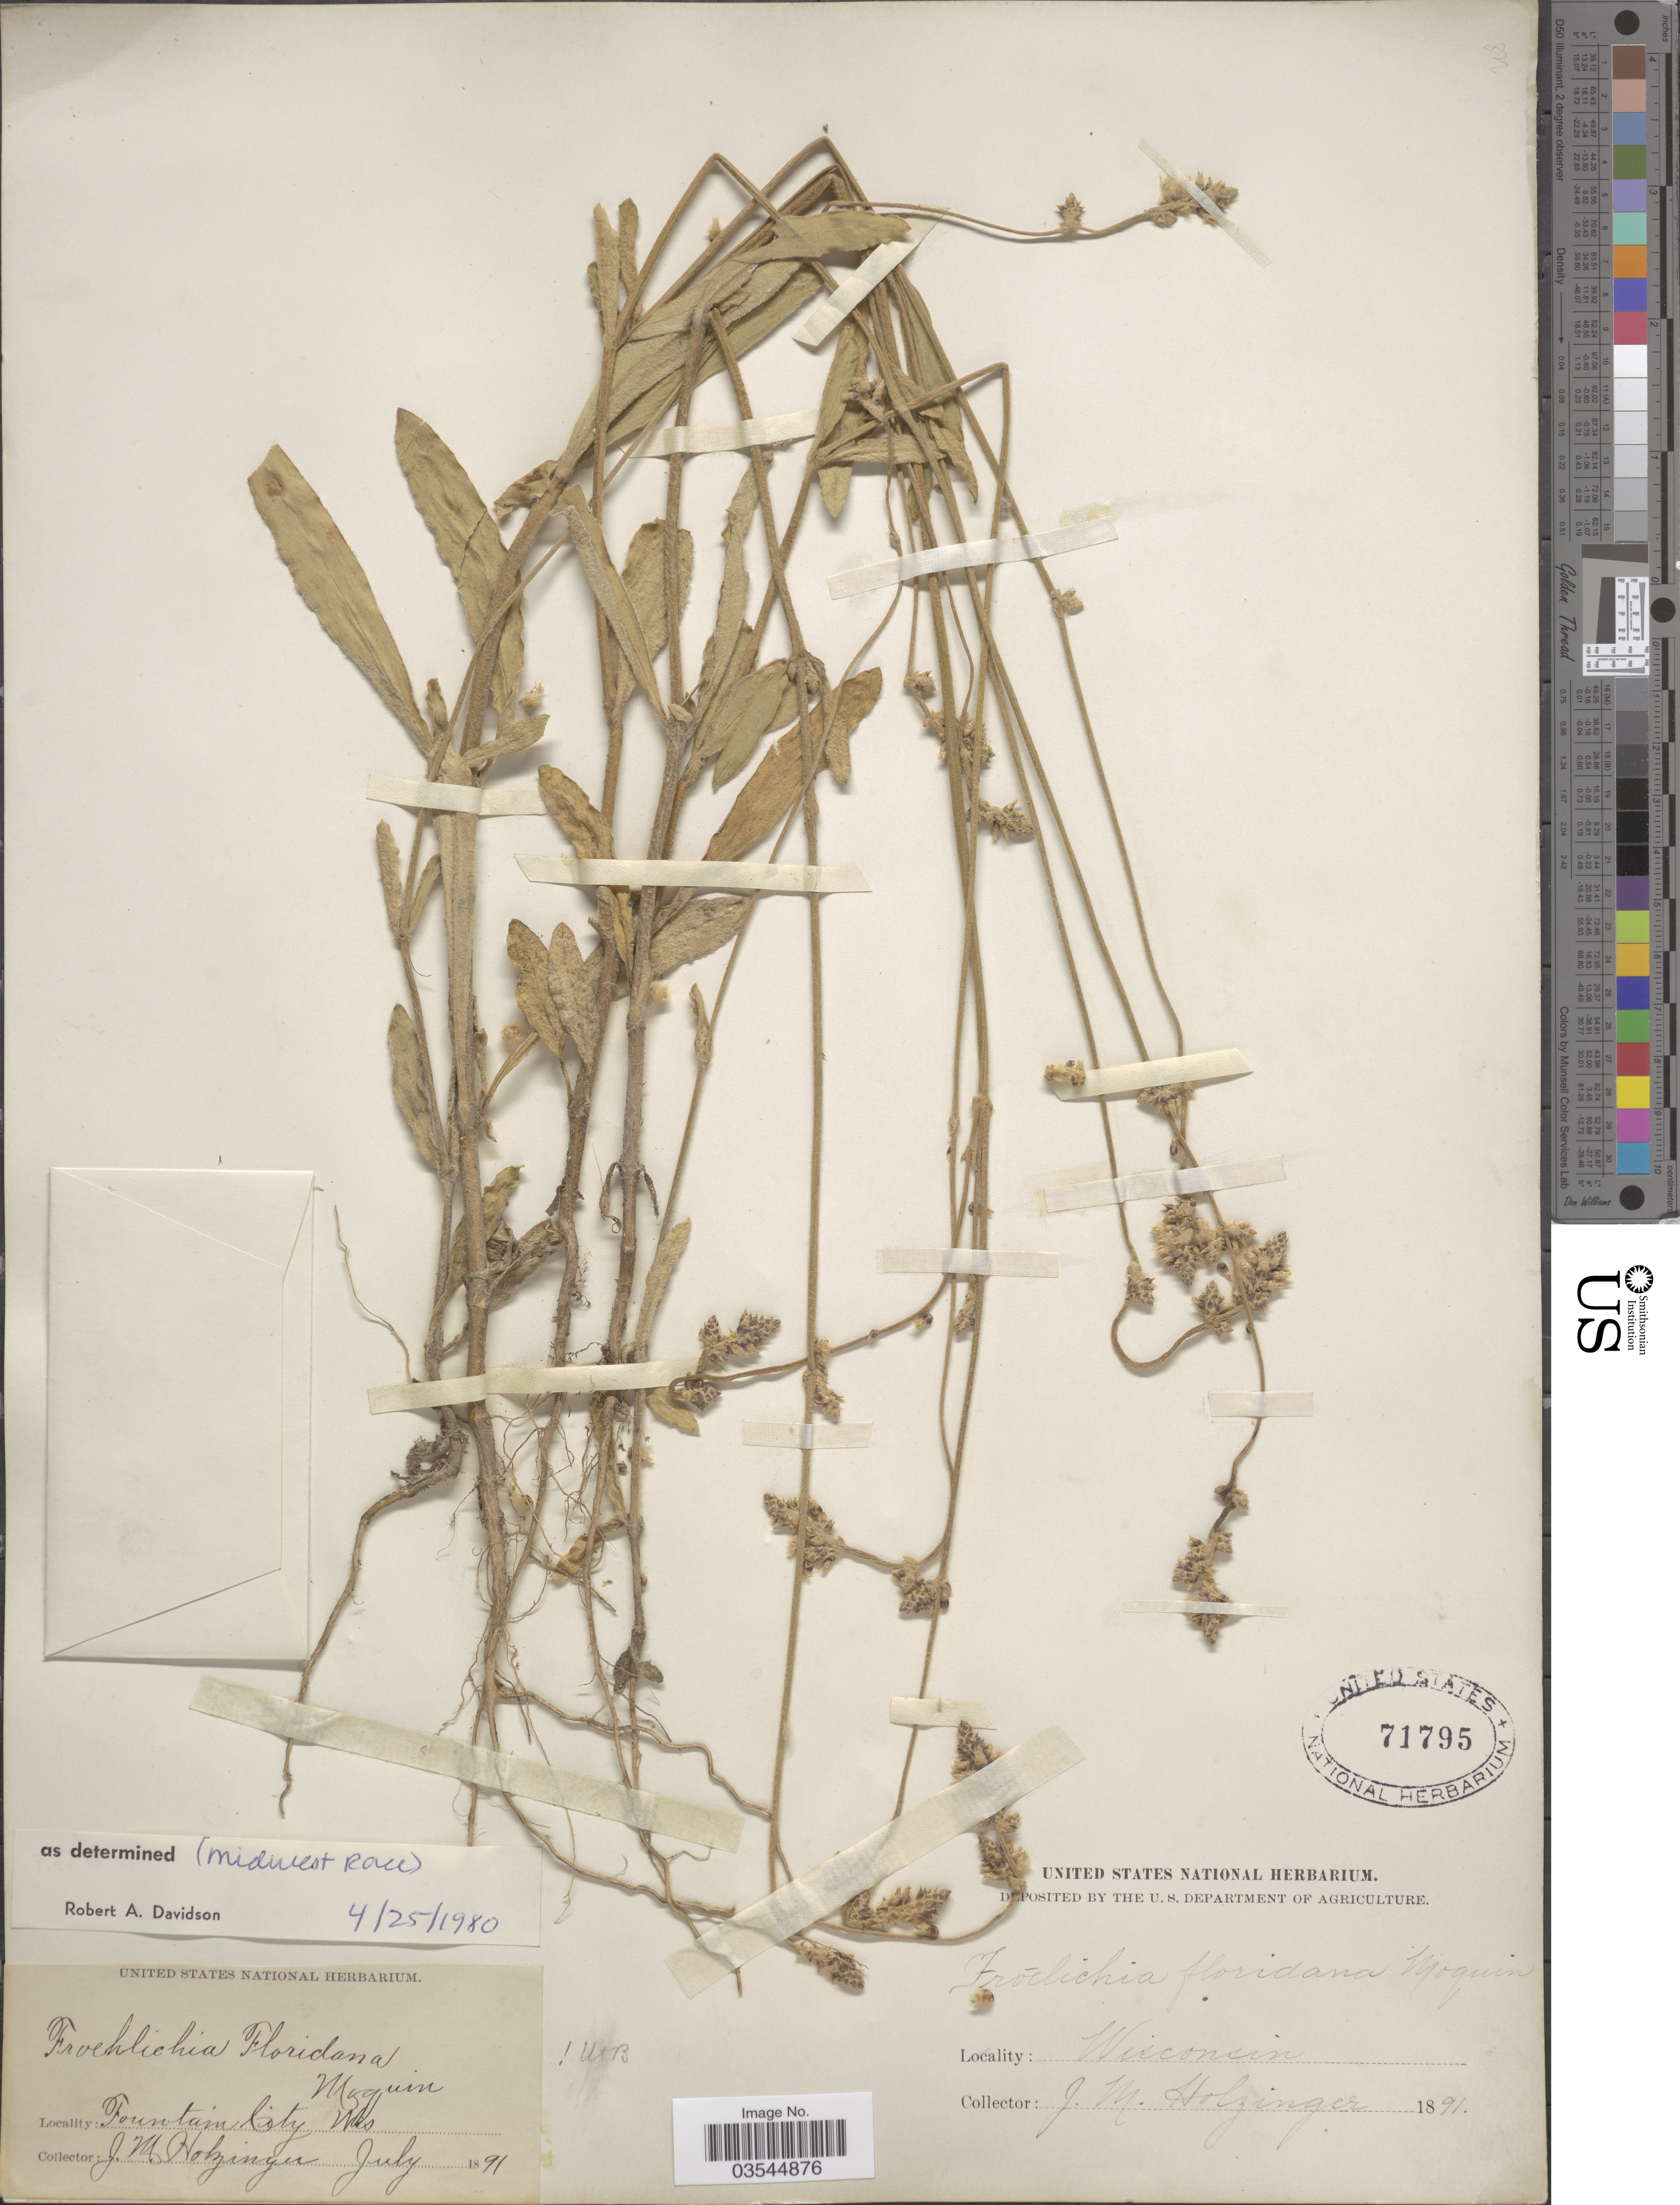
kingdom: Plantae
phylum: Tracheophyta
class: Magnoliopsida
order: Caryophyllales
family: Amaranthaceae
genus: Froelichia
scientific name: Froelichia floridana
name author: (Nutt.) Moq.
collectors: J. M. Holzinger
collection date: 1891-07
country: United States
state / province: Missouri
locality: Fountain City.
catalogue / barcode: US 71795